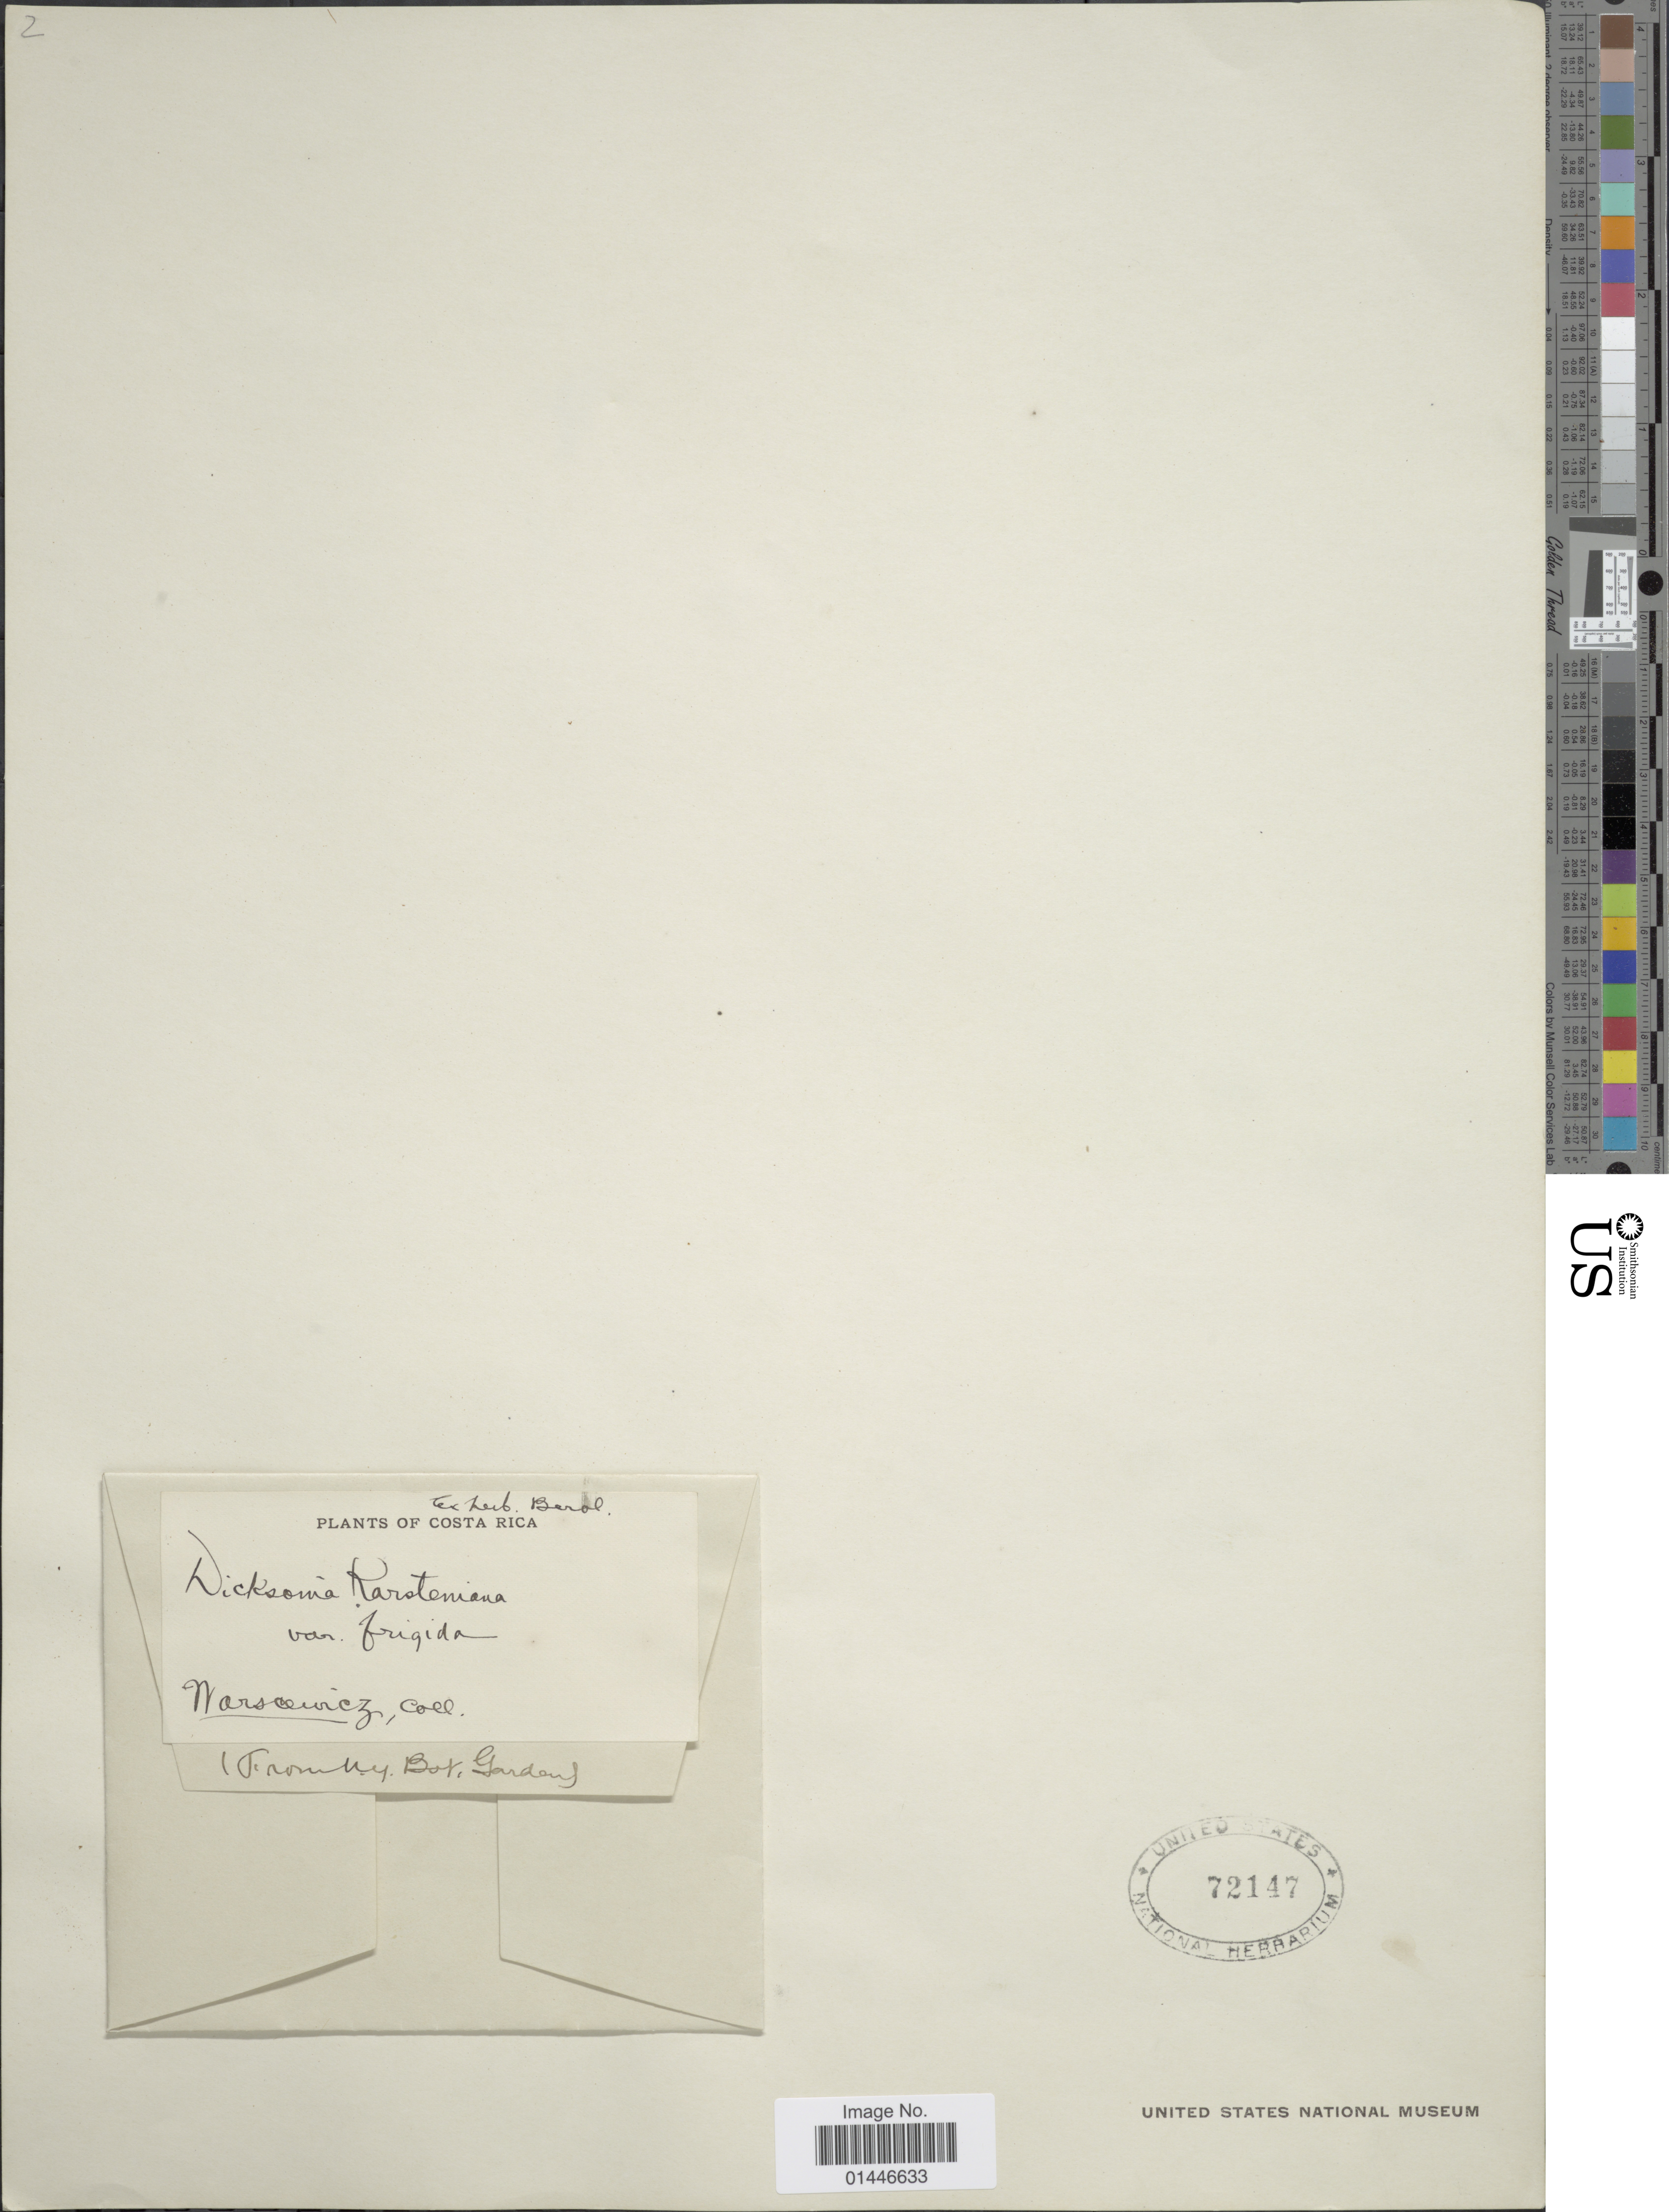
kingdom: Plantae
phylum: Tracheophyta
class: Polypodiopsida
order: Cyatheales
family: Dicksoniaceae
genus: Dicksonia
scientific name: Dicksonia gigantea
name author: H. Karst.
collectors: J. von Warscewicz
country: Costa Rica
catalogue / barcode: US 72147